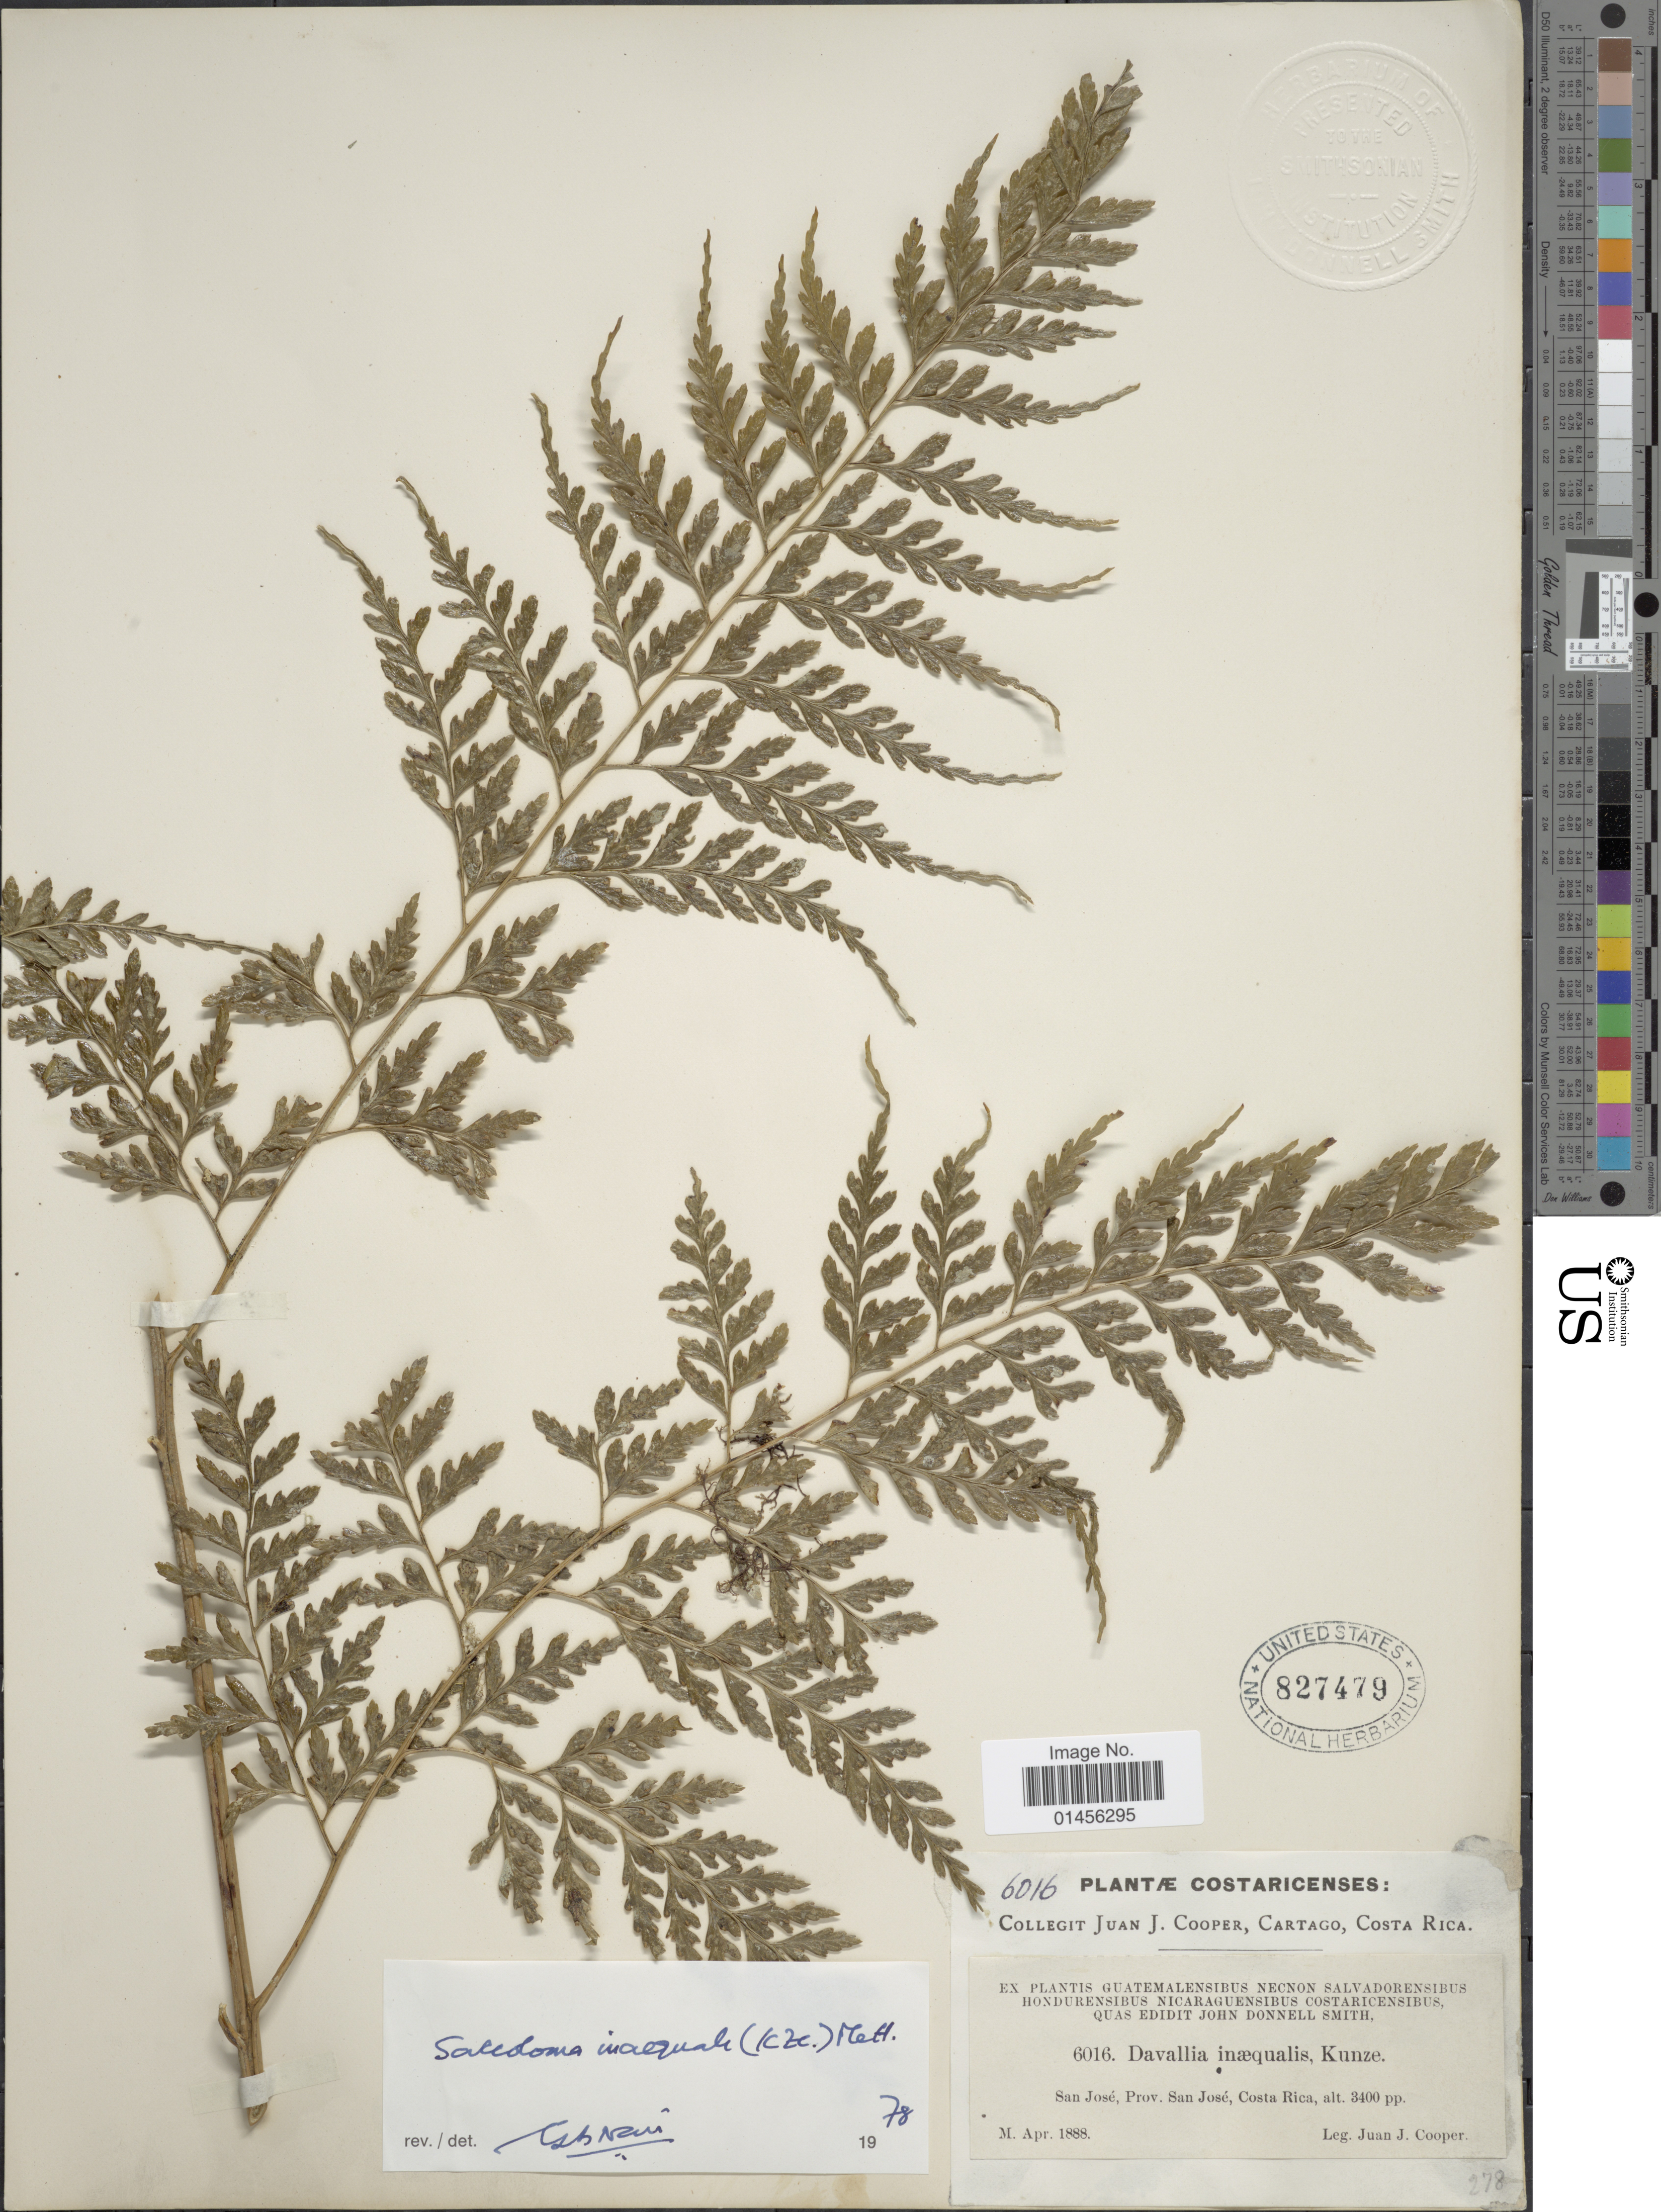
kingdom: Plantae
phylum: Tracheophyta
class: Polypodiopsida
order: Polypodiales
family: Saccolomataceae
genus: Saccoloma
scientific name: Saccoloma inaequale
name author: (Kunze) Mett.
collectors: J. J. Cooper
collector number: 6016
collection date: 1888-04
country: Costa Rica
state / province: San José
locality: San José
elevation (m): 1036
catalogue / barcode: US 827479